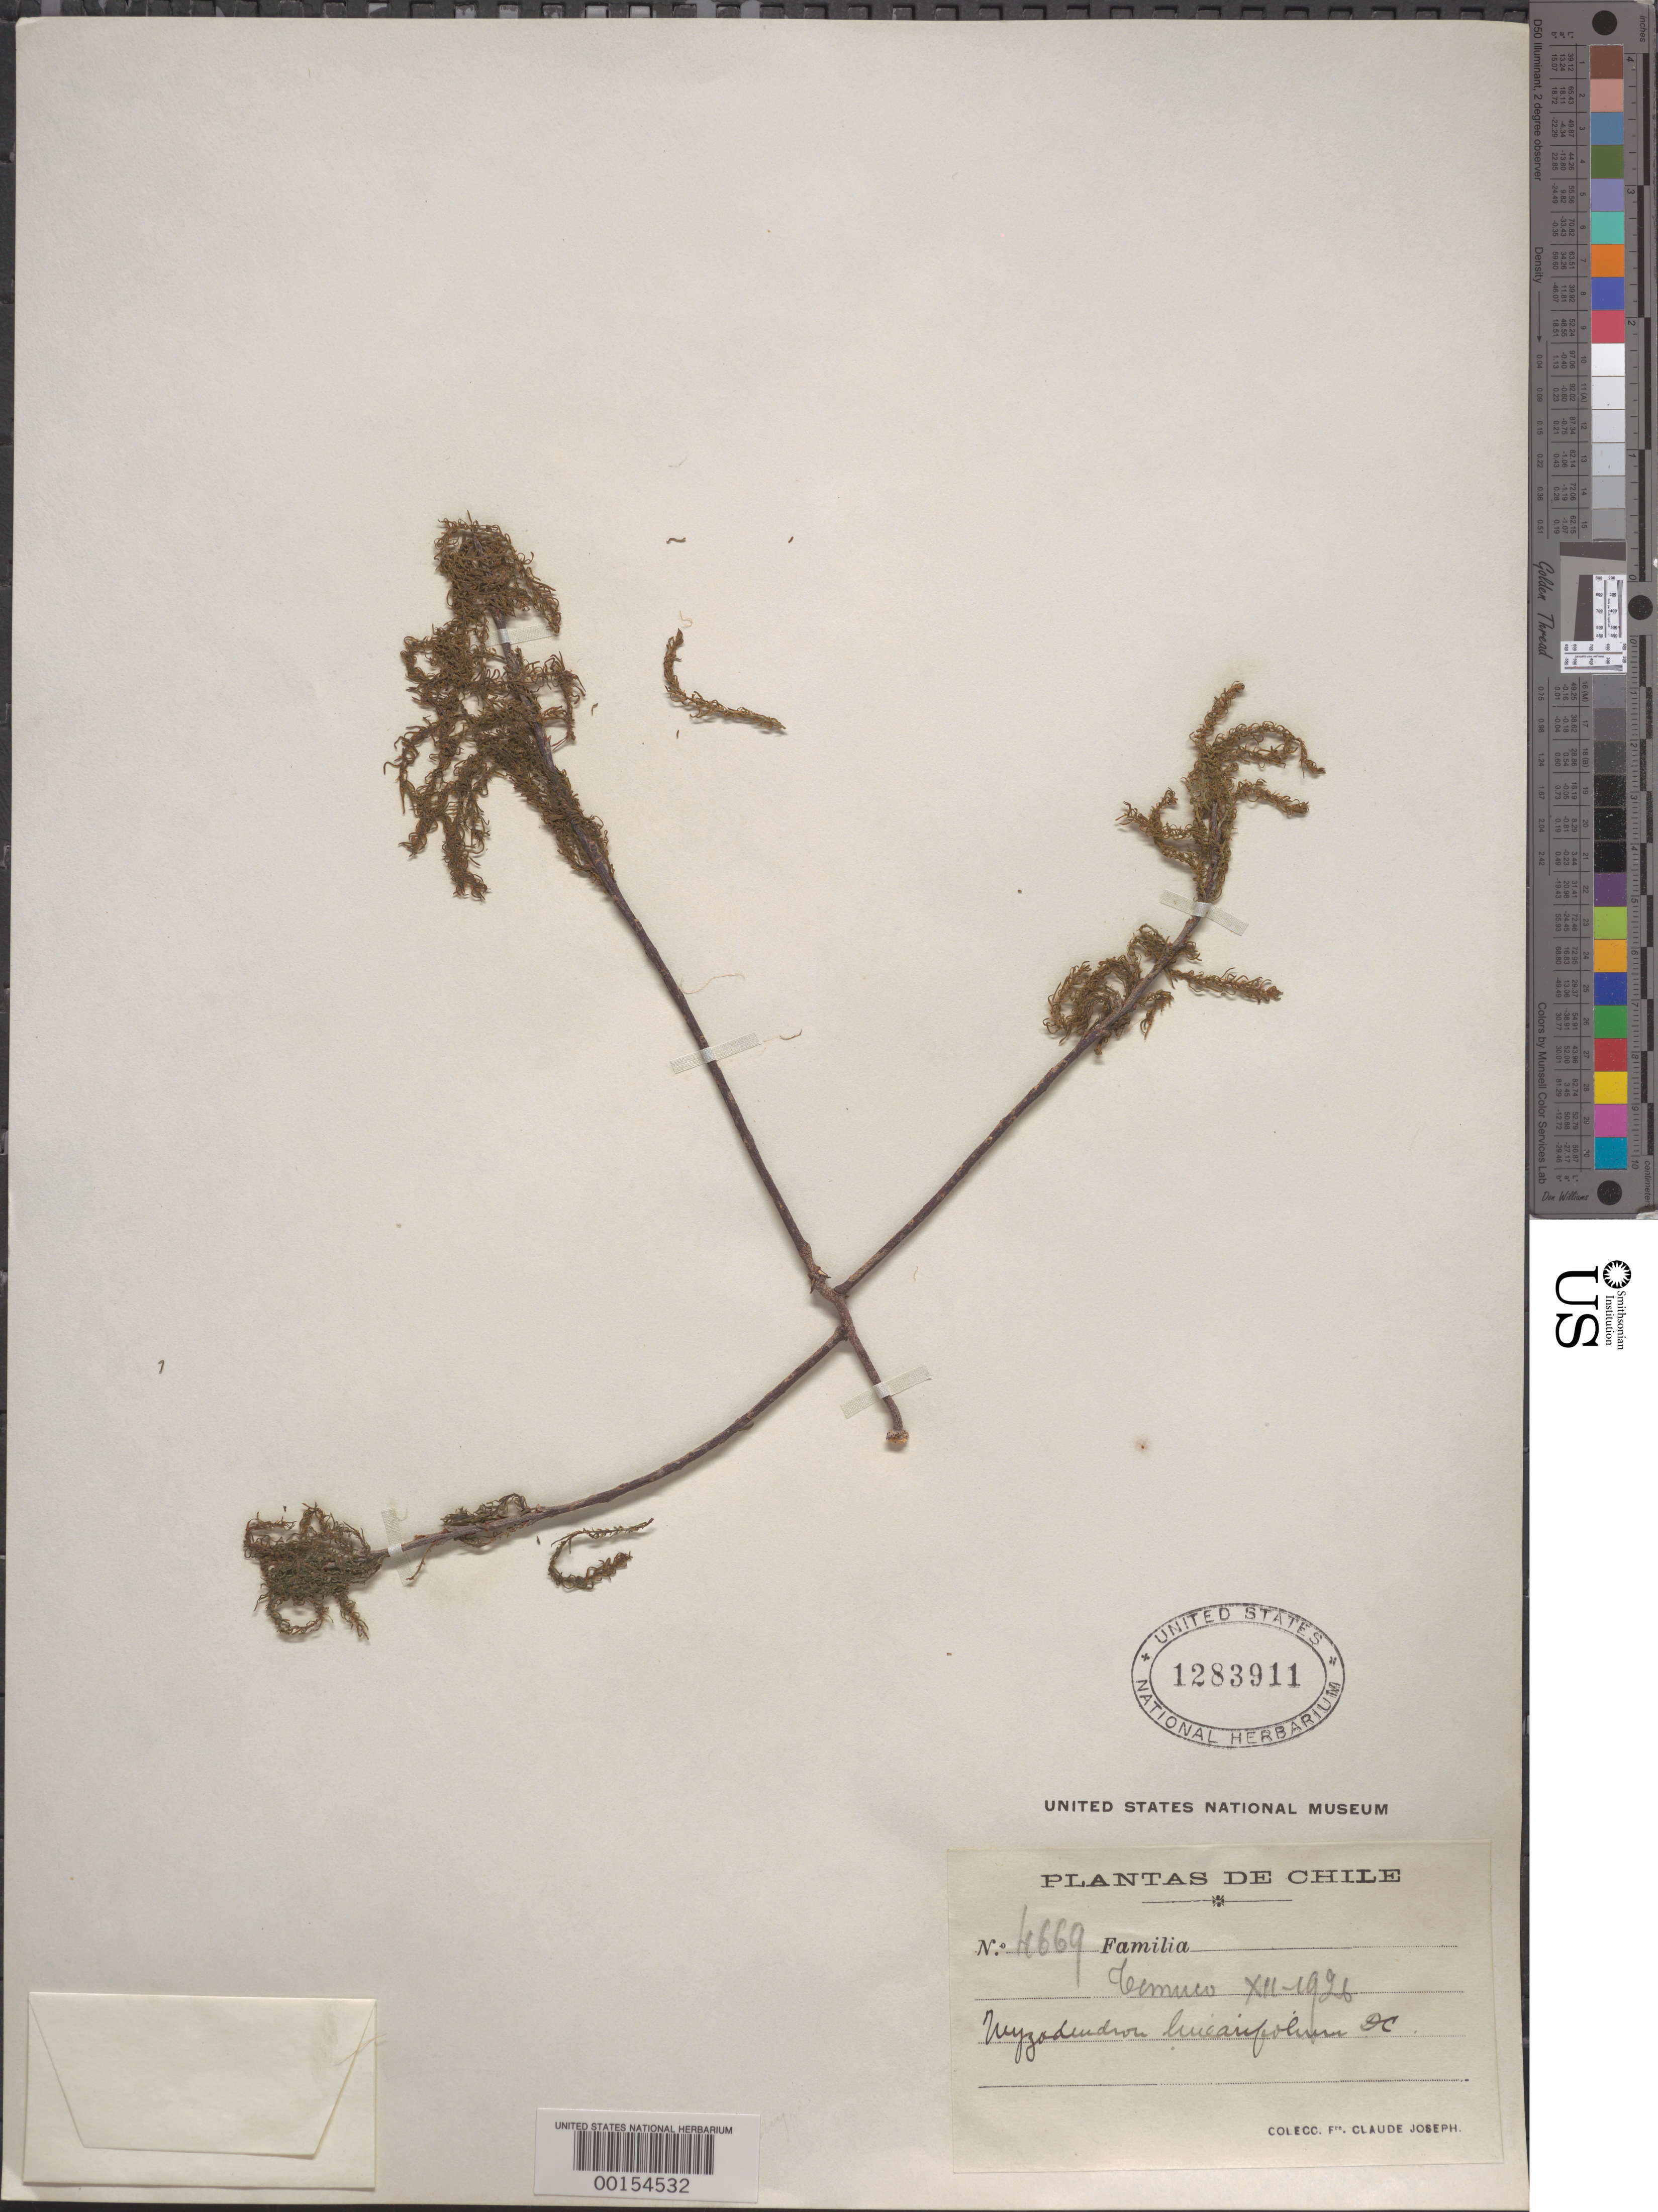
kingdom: Plantae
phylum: Tracheophyta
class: Magnoliopsida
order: Santalales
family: Misodendraceae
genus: Misodendrum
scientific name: Misodendrum linearifolium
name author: DC.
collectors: Frere Claude Joseph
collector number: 4669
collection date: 1926-12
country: Chile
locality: Temuco.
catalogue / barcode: US 1283911